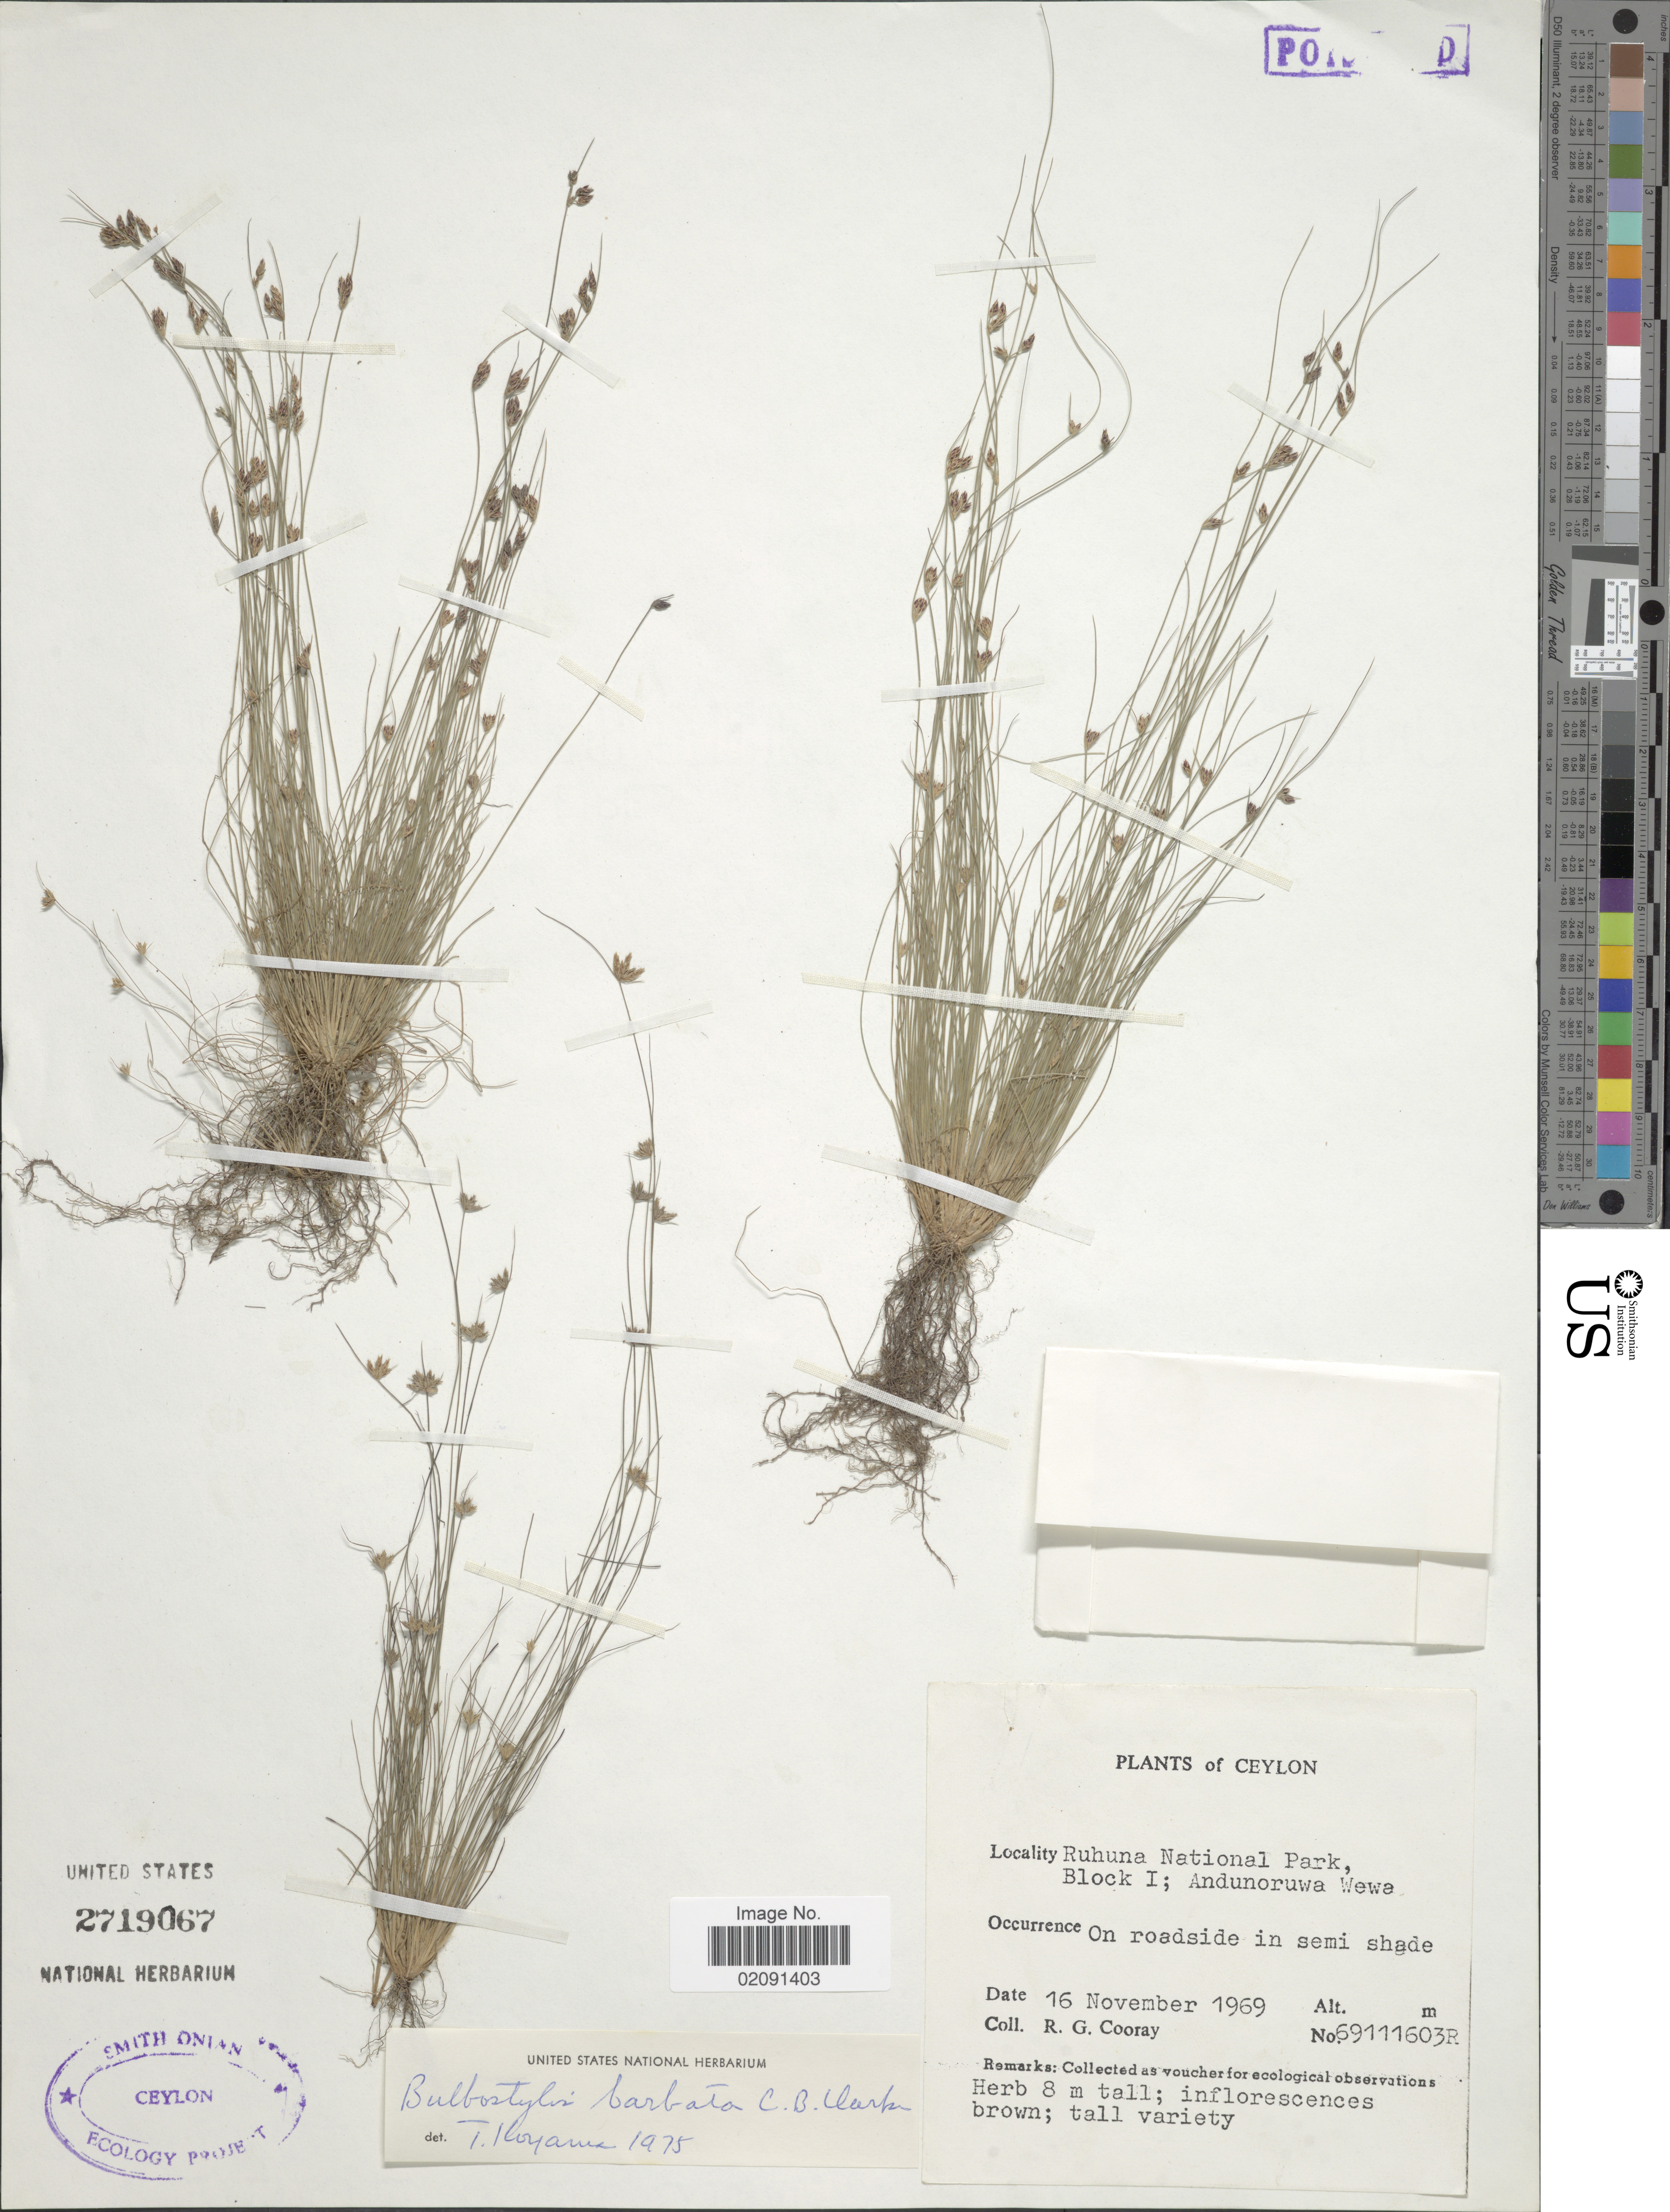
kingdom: Plantae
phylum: Tracheophyta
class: Liliopsida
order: Poales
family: Cyperaceae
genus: Bulbostylis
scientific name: Bulbostylis barbata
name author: (Rottb.) C.B. Clarke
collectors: R. Cooray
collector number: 69111603R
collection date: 1969-11-16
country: Sri Lanka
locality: Ceylon, Ruhuna National Park, Block I; Andunoruwa Wewa, on roadside.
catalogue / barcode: US 2719067